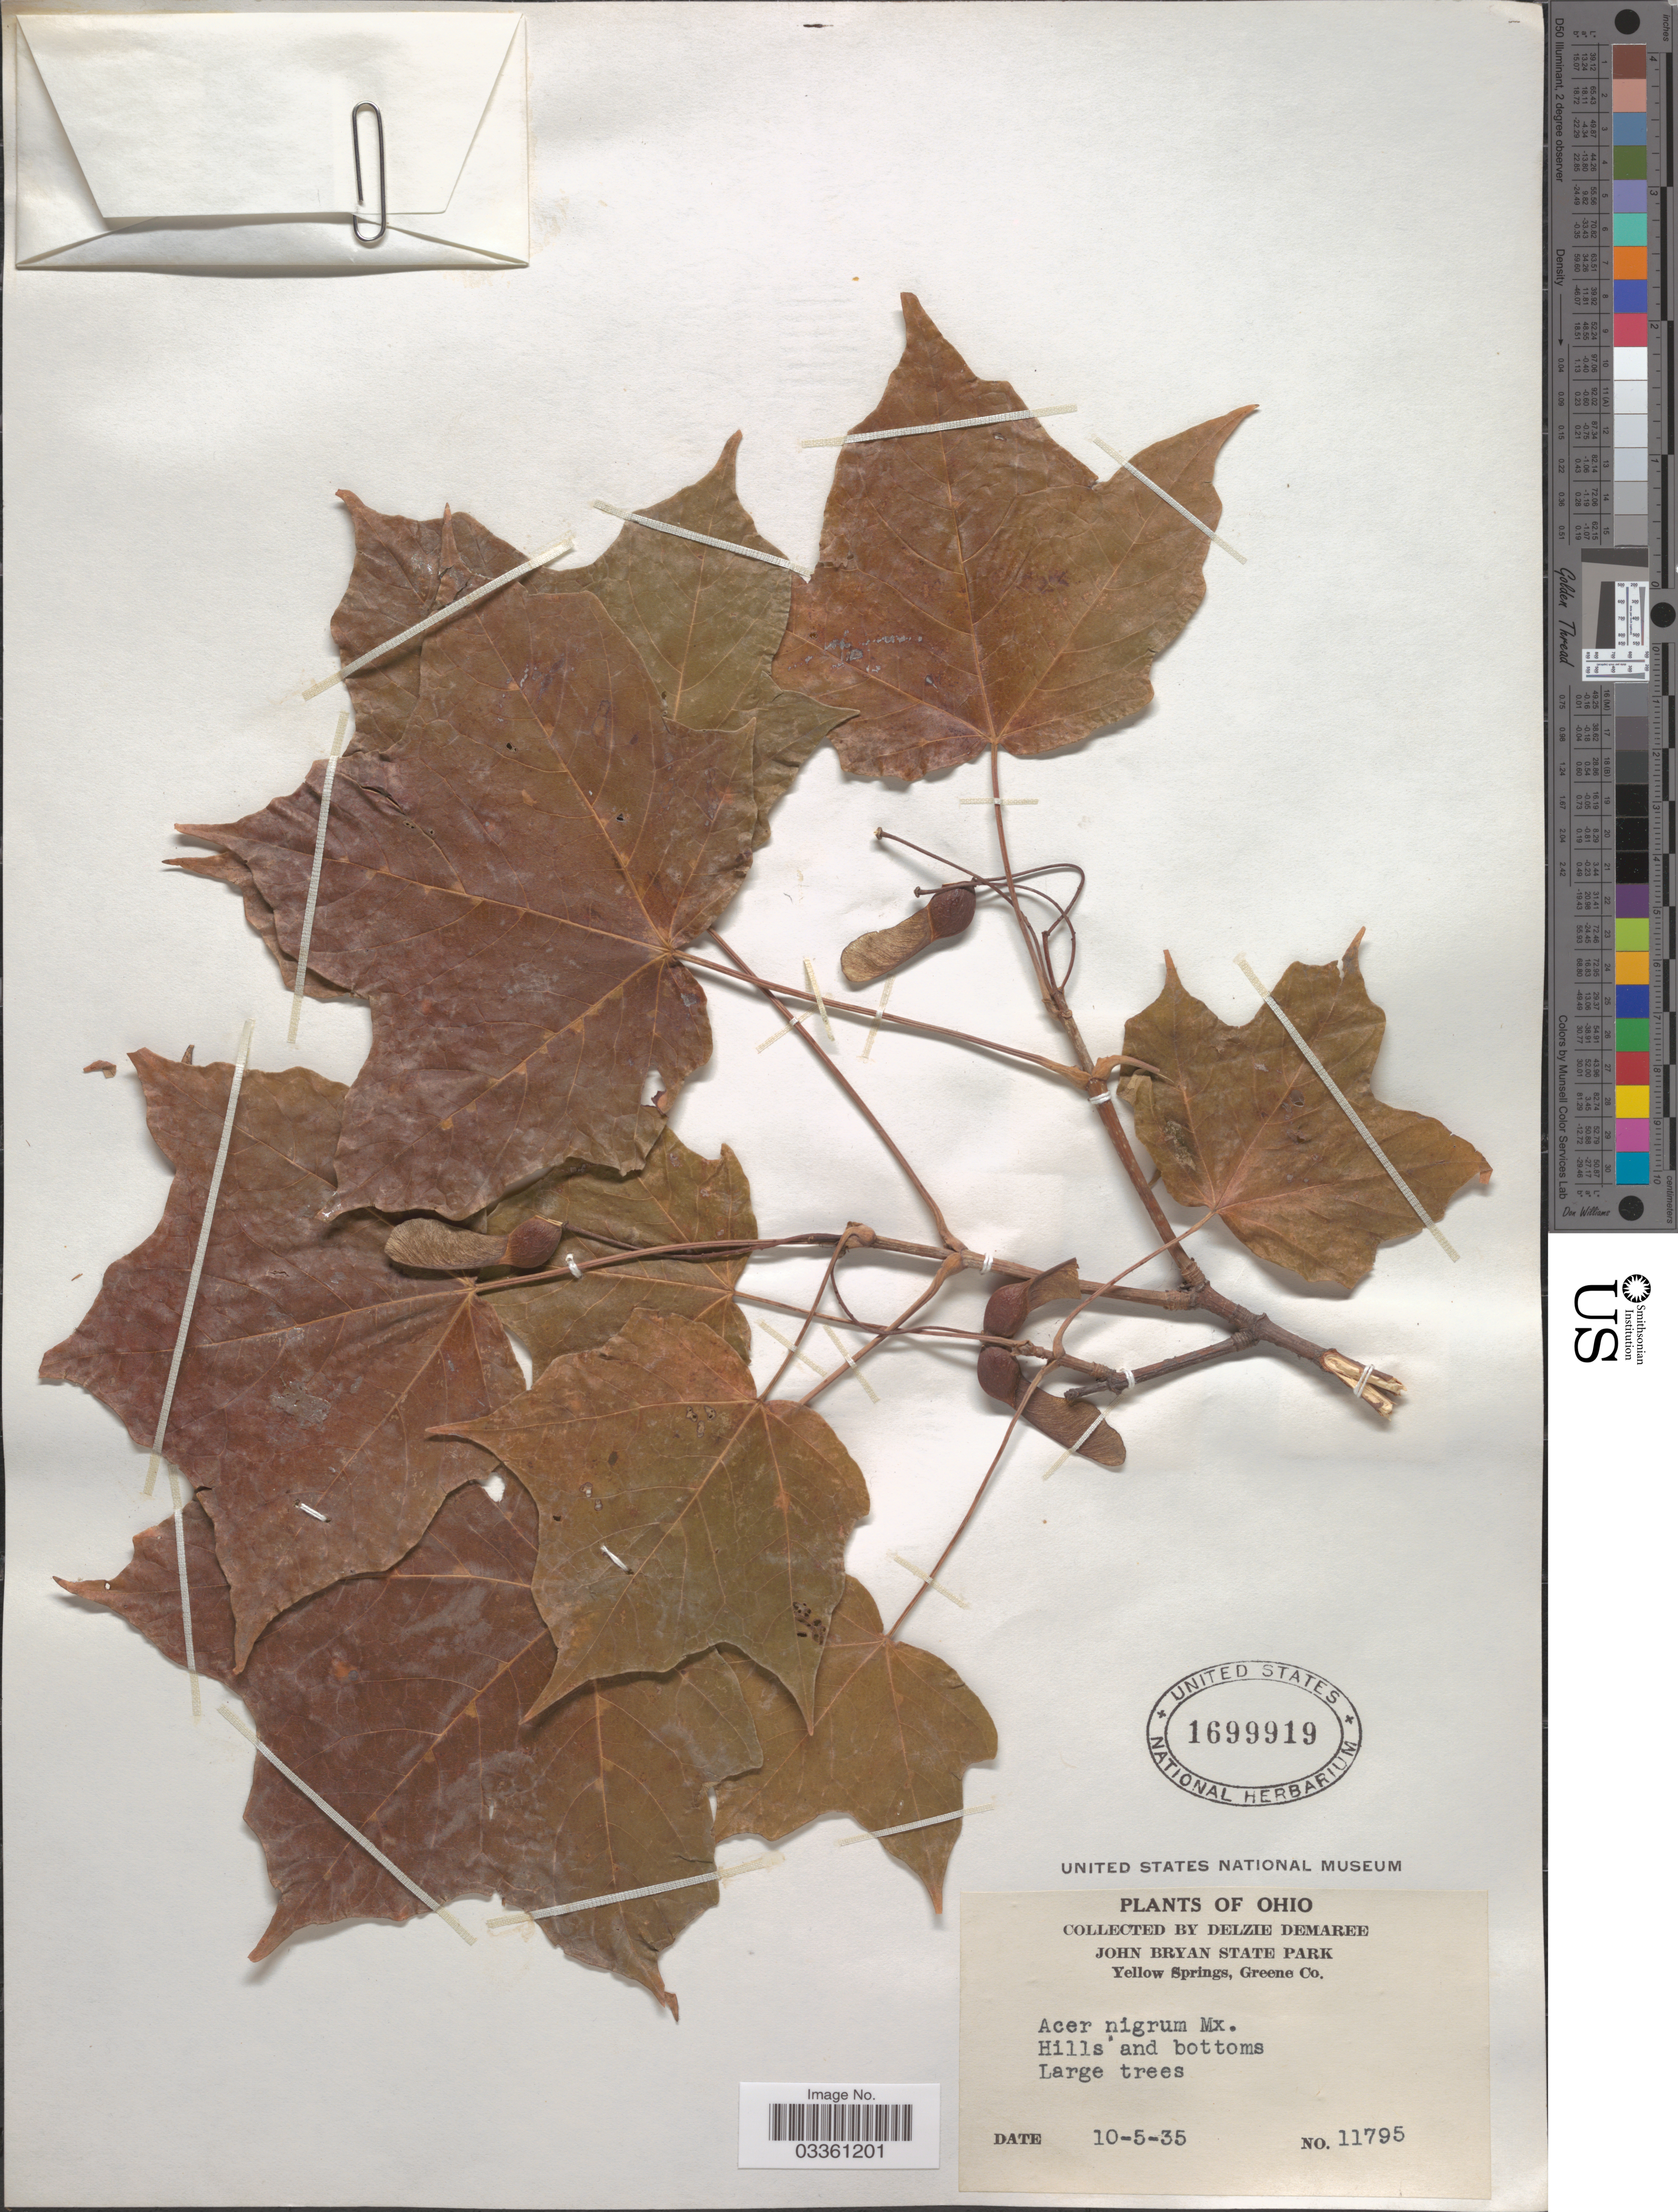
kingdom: Plantae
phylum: Tracheophyta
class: Magnoliopsida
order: Sapindales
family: Sapindaceae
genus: Acer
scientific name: Acer saccharum subsp. nigrum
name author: (F. Michx.) Desmarais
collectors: D. Demaree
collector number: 11795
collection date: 1935-10-05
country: United States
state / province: Ohio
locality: John Bryan State Park. Yellow Springs, Greene Co.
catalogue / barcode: US 1699919